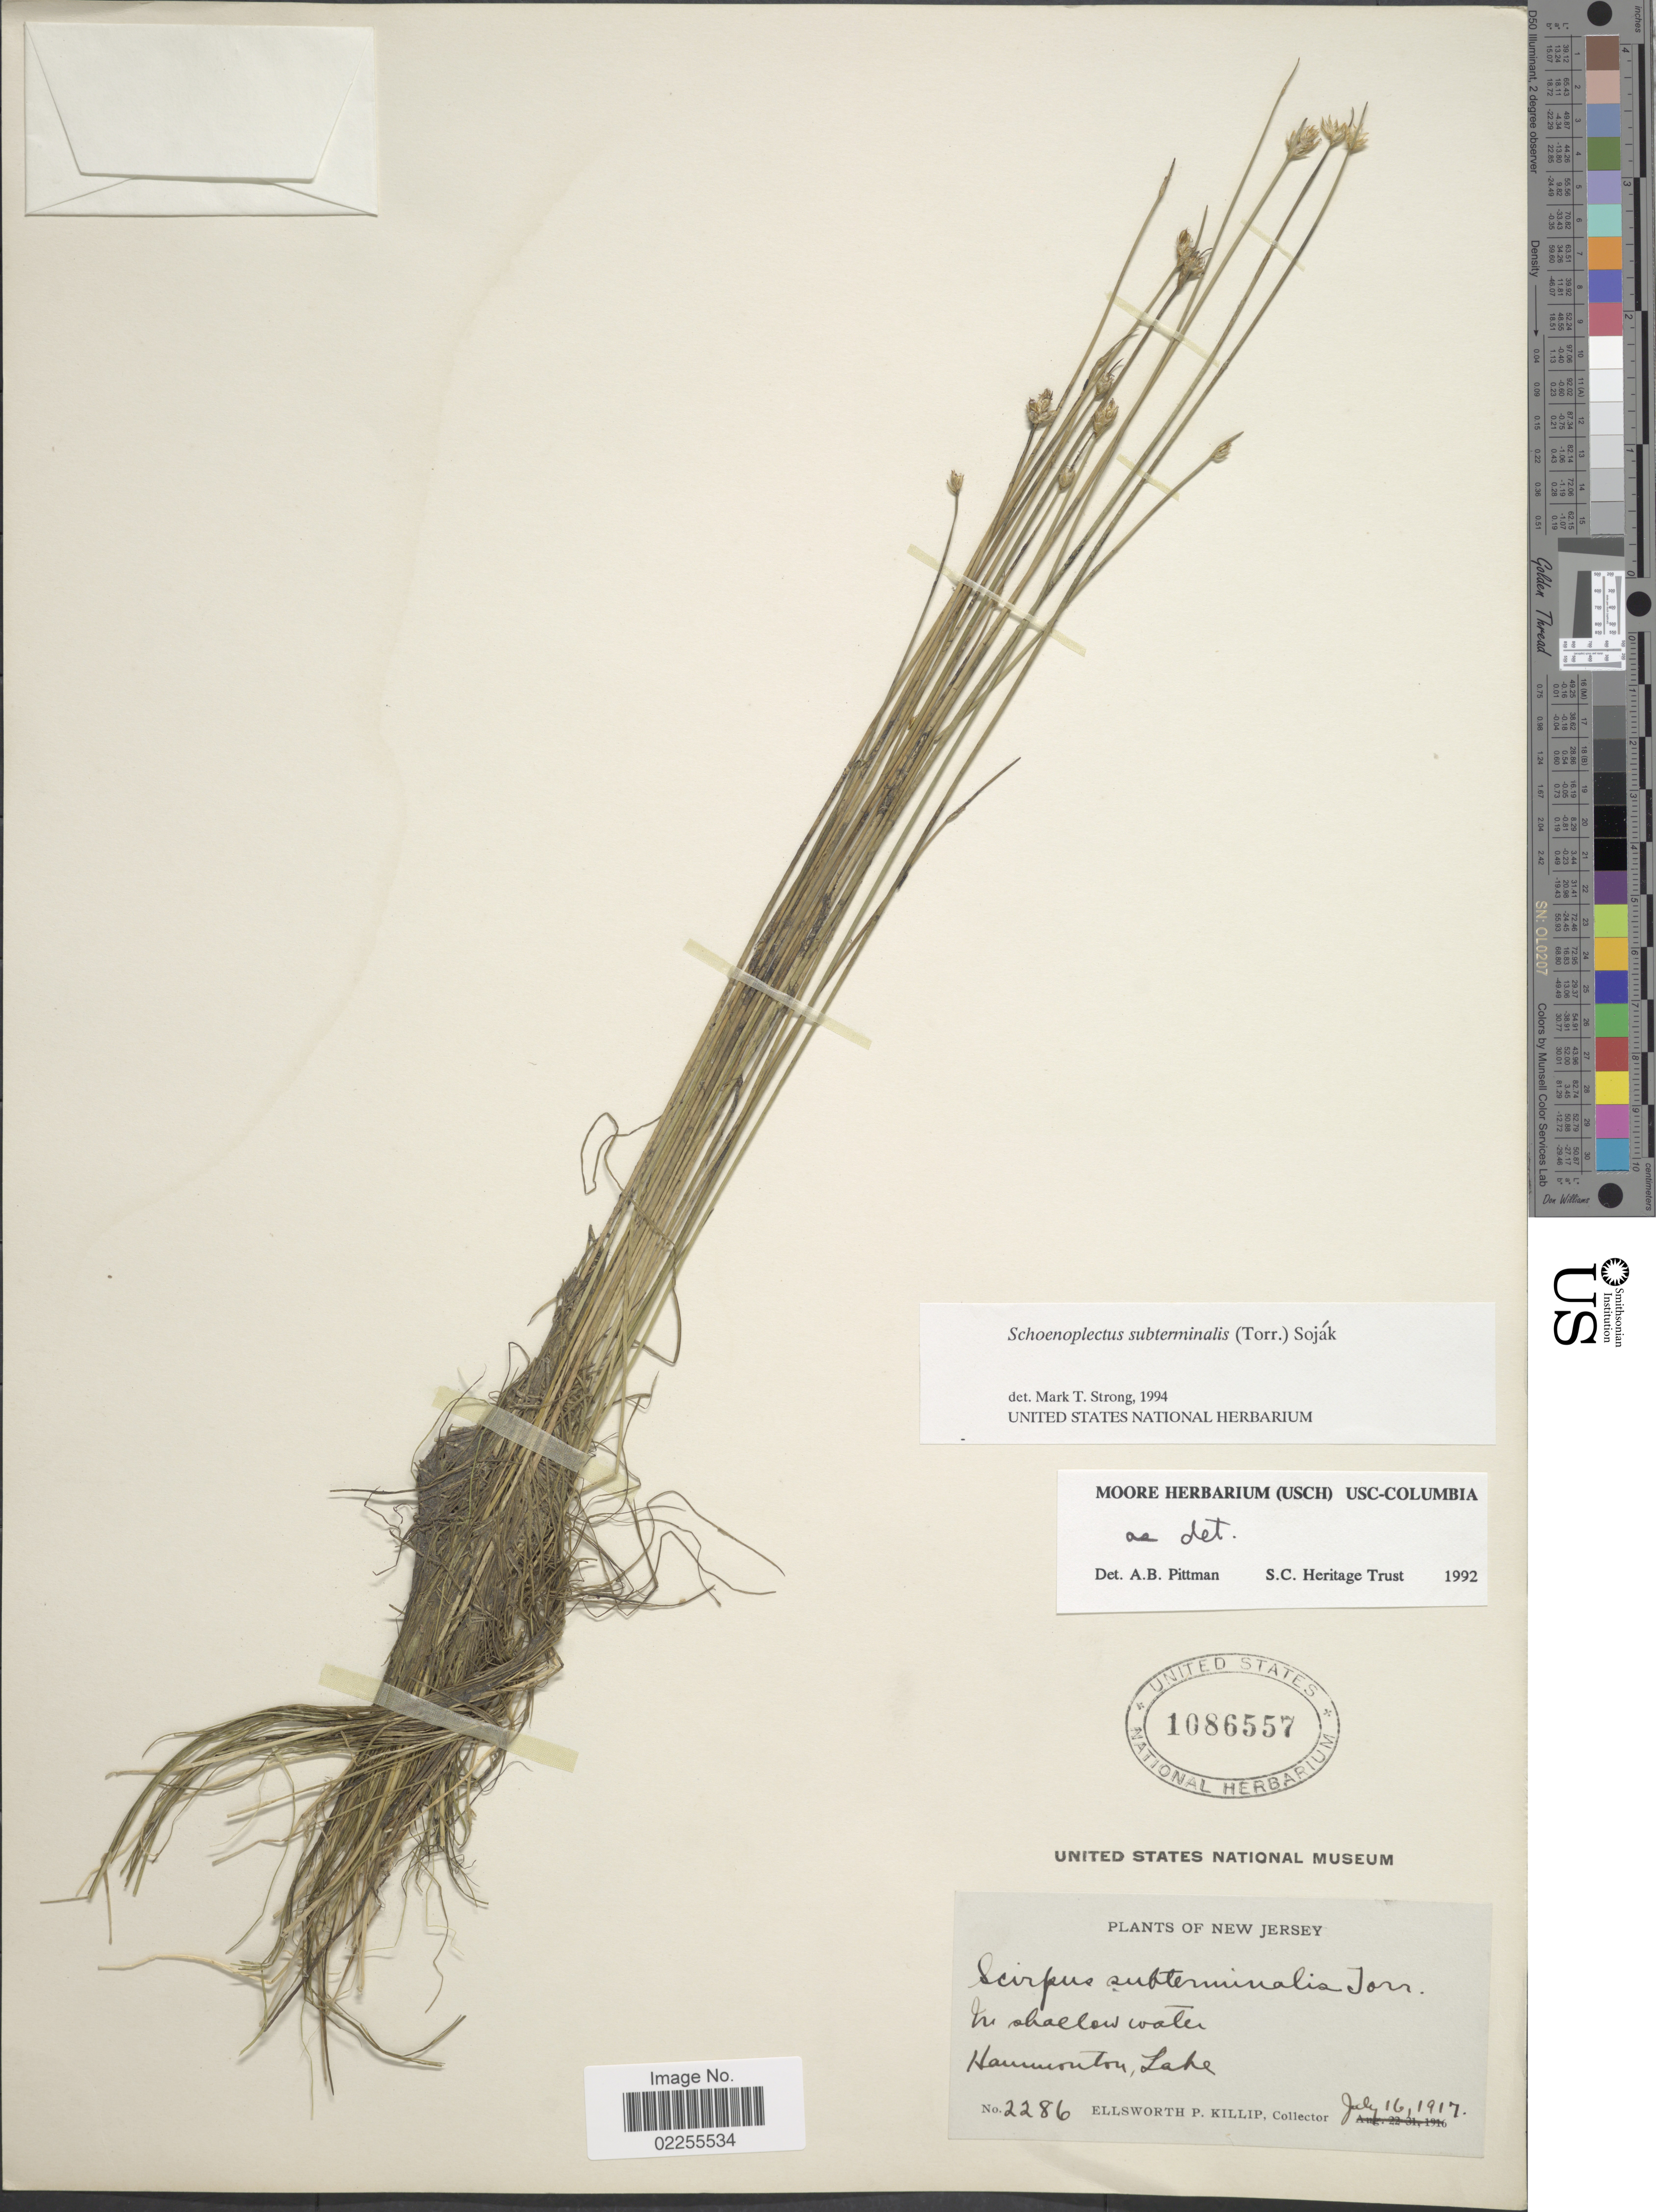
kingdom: Plantae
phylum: Tracheophyta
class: Liliopsida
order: Poales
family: Cyperaceae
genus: Schoenoplectus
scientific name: Schoenoplectus subterminalis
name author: (Torr.) Soják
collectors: E. P. Killip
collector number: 2286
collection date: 1917-07-16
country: United States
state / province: New Jersey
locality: In shallow water, Hammonton Lake.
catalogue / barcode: US 1086557